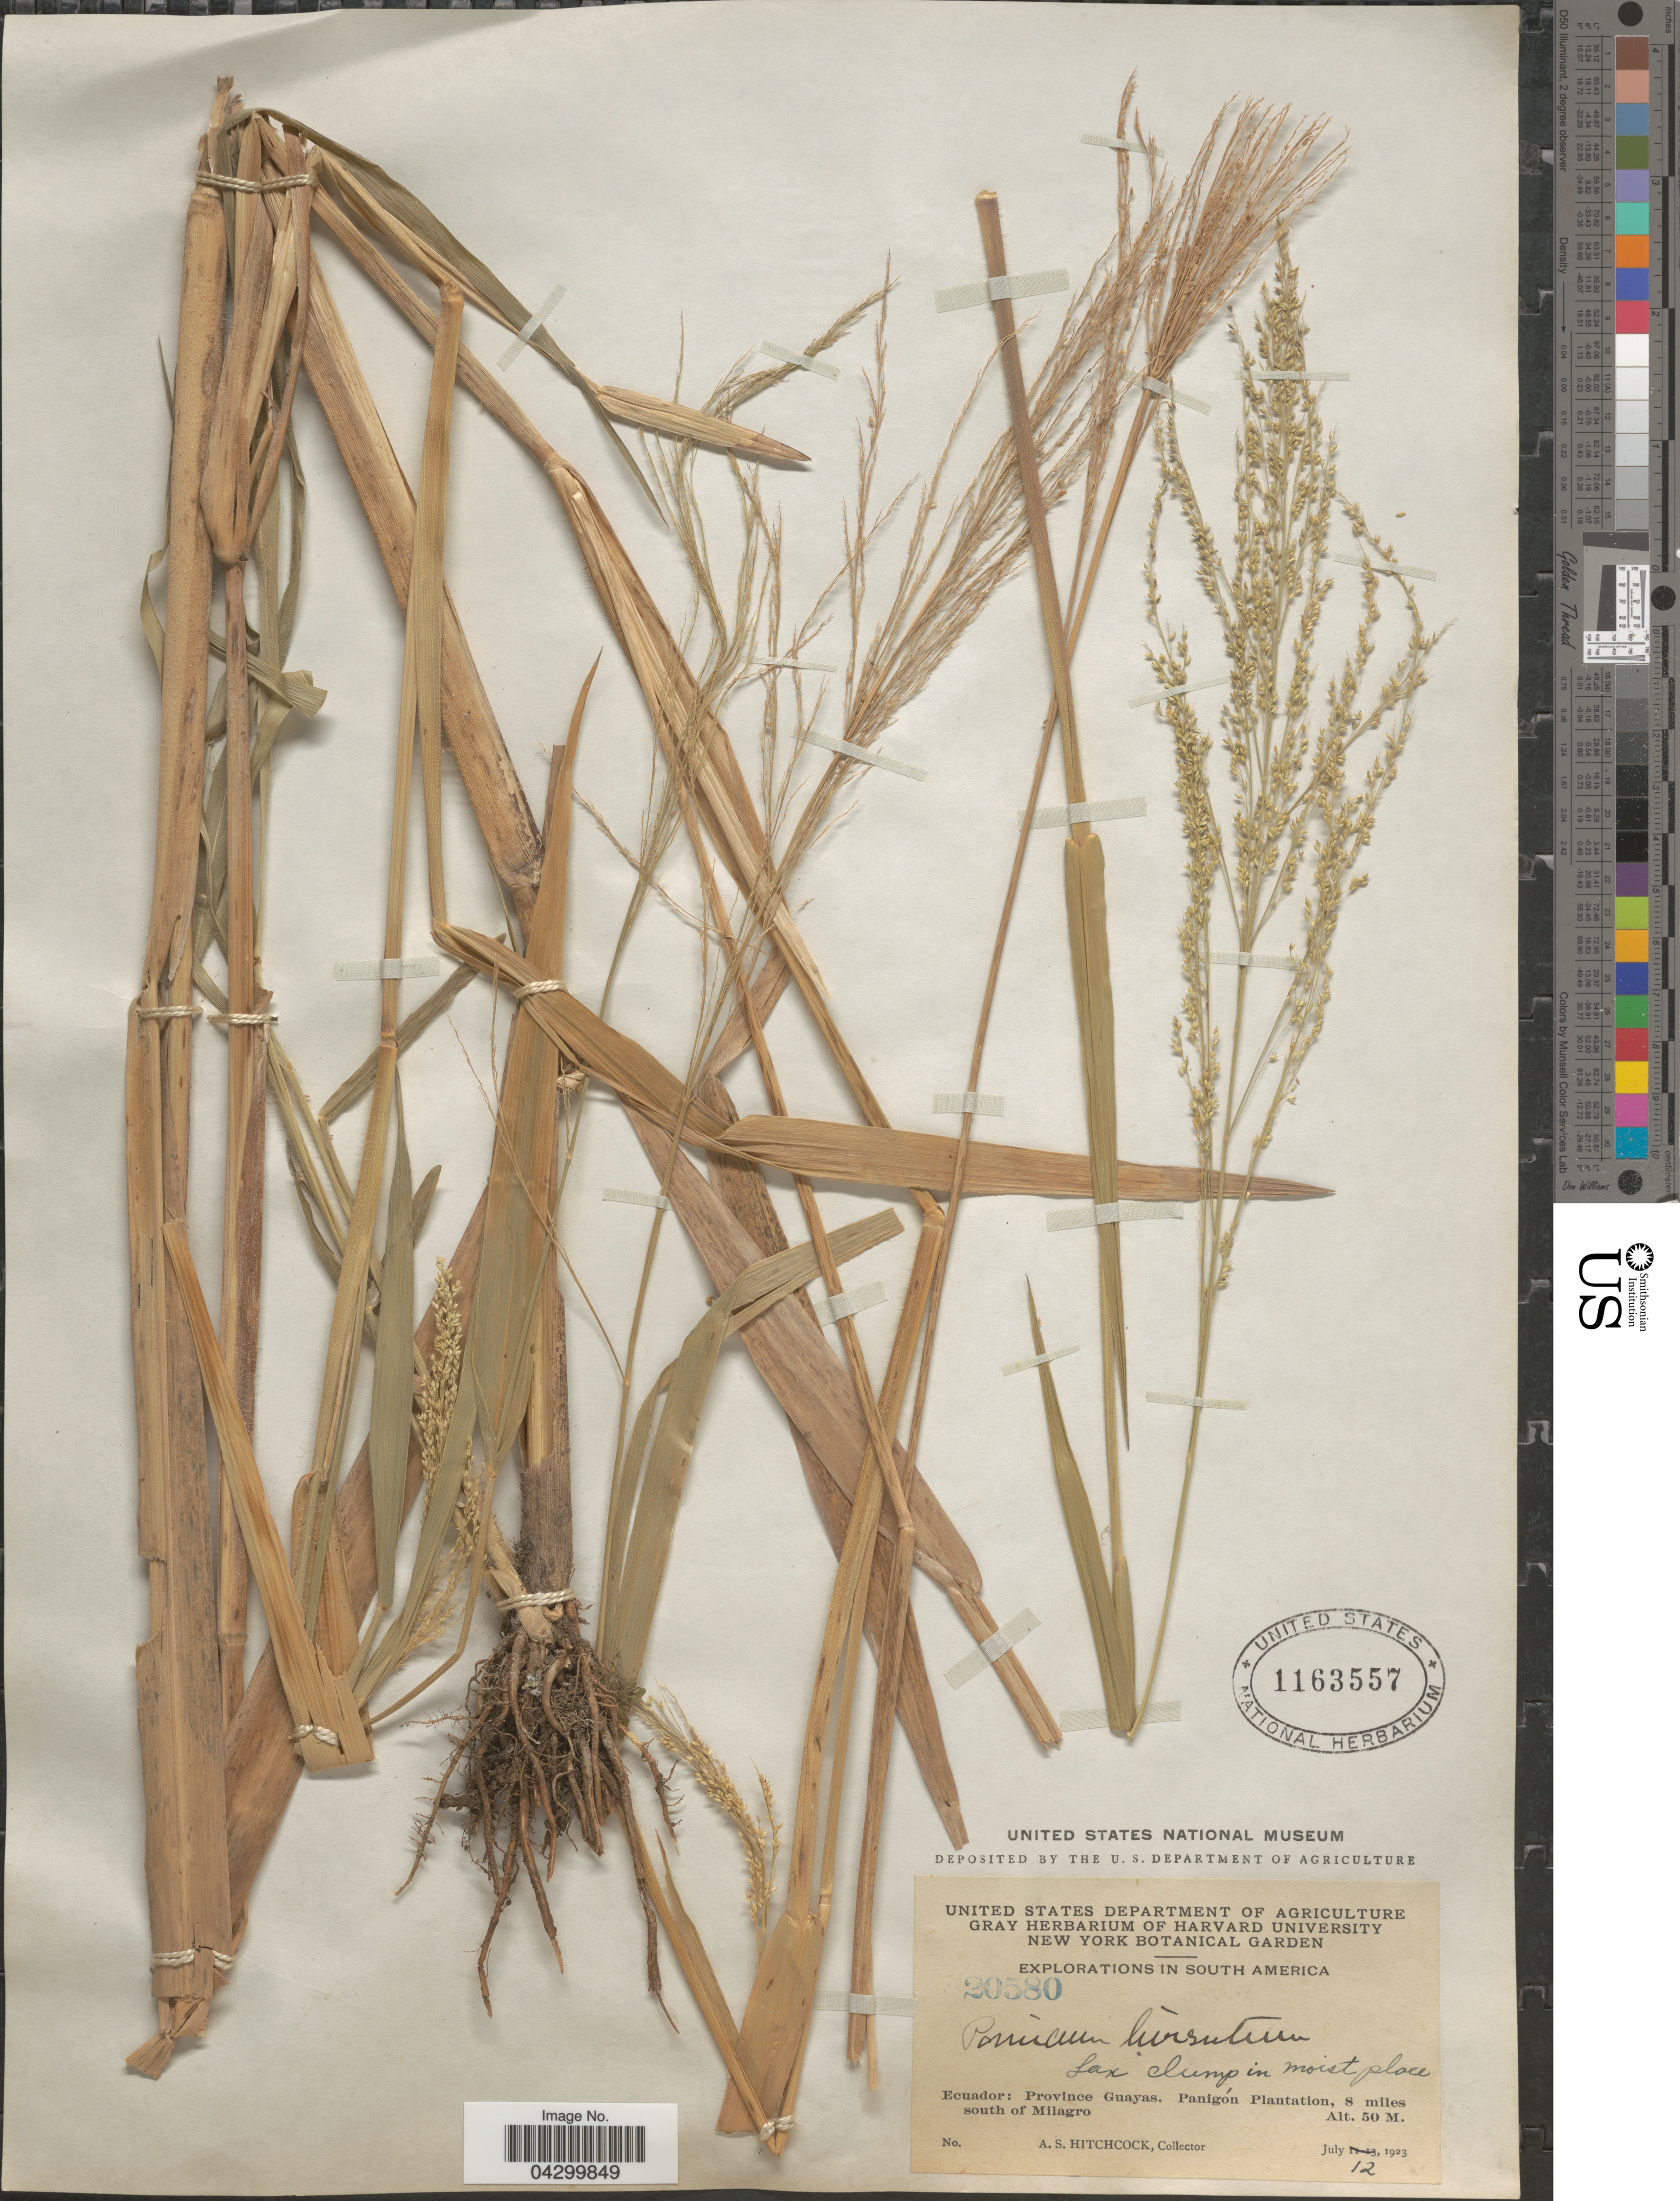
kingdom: Plantae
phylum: Tracheophyta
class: Liliopsida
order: Poales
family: Poaceae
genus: Panicum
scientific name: Panicum hirsutum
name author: Sw.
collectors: A. S. Hitchcock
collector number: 20580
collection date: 1923-07-12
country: Ecuador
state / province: Guayas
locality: Explorations in South America. Panigón Plantation, 8 miles south of Milagro.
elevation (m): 50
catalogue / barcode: US 1163557